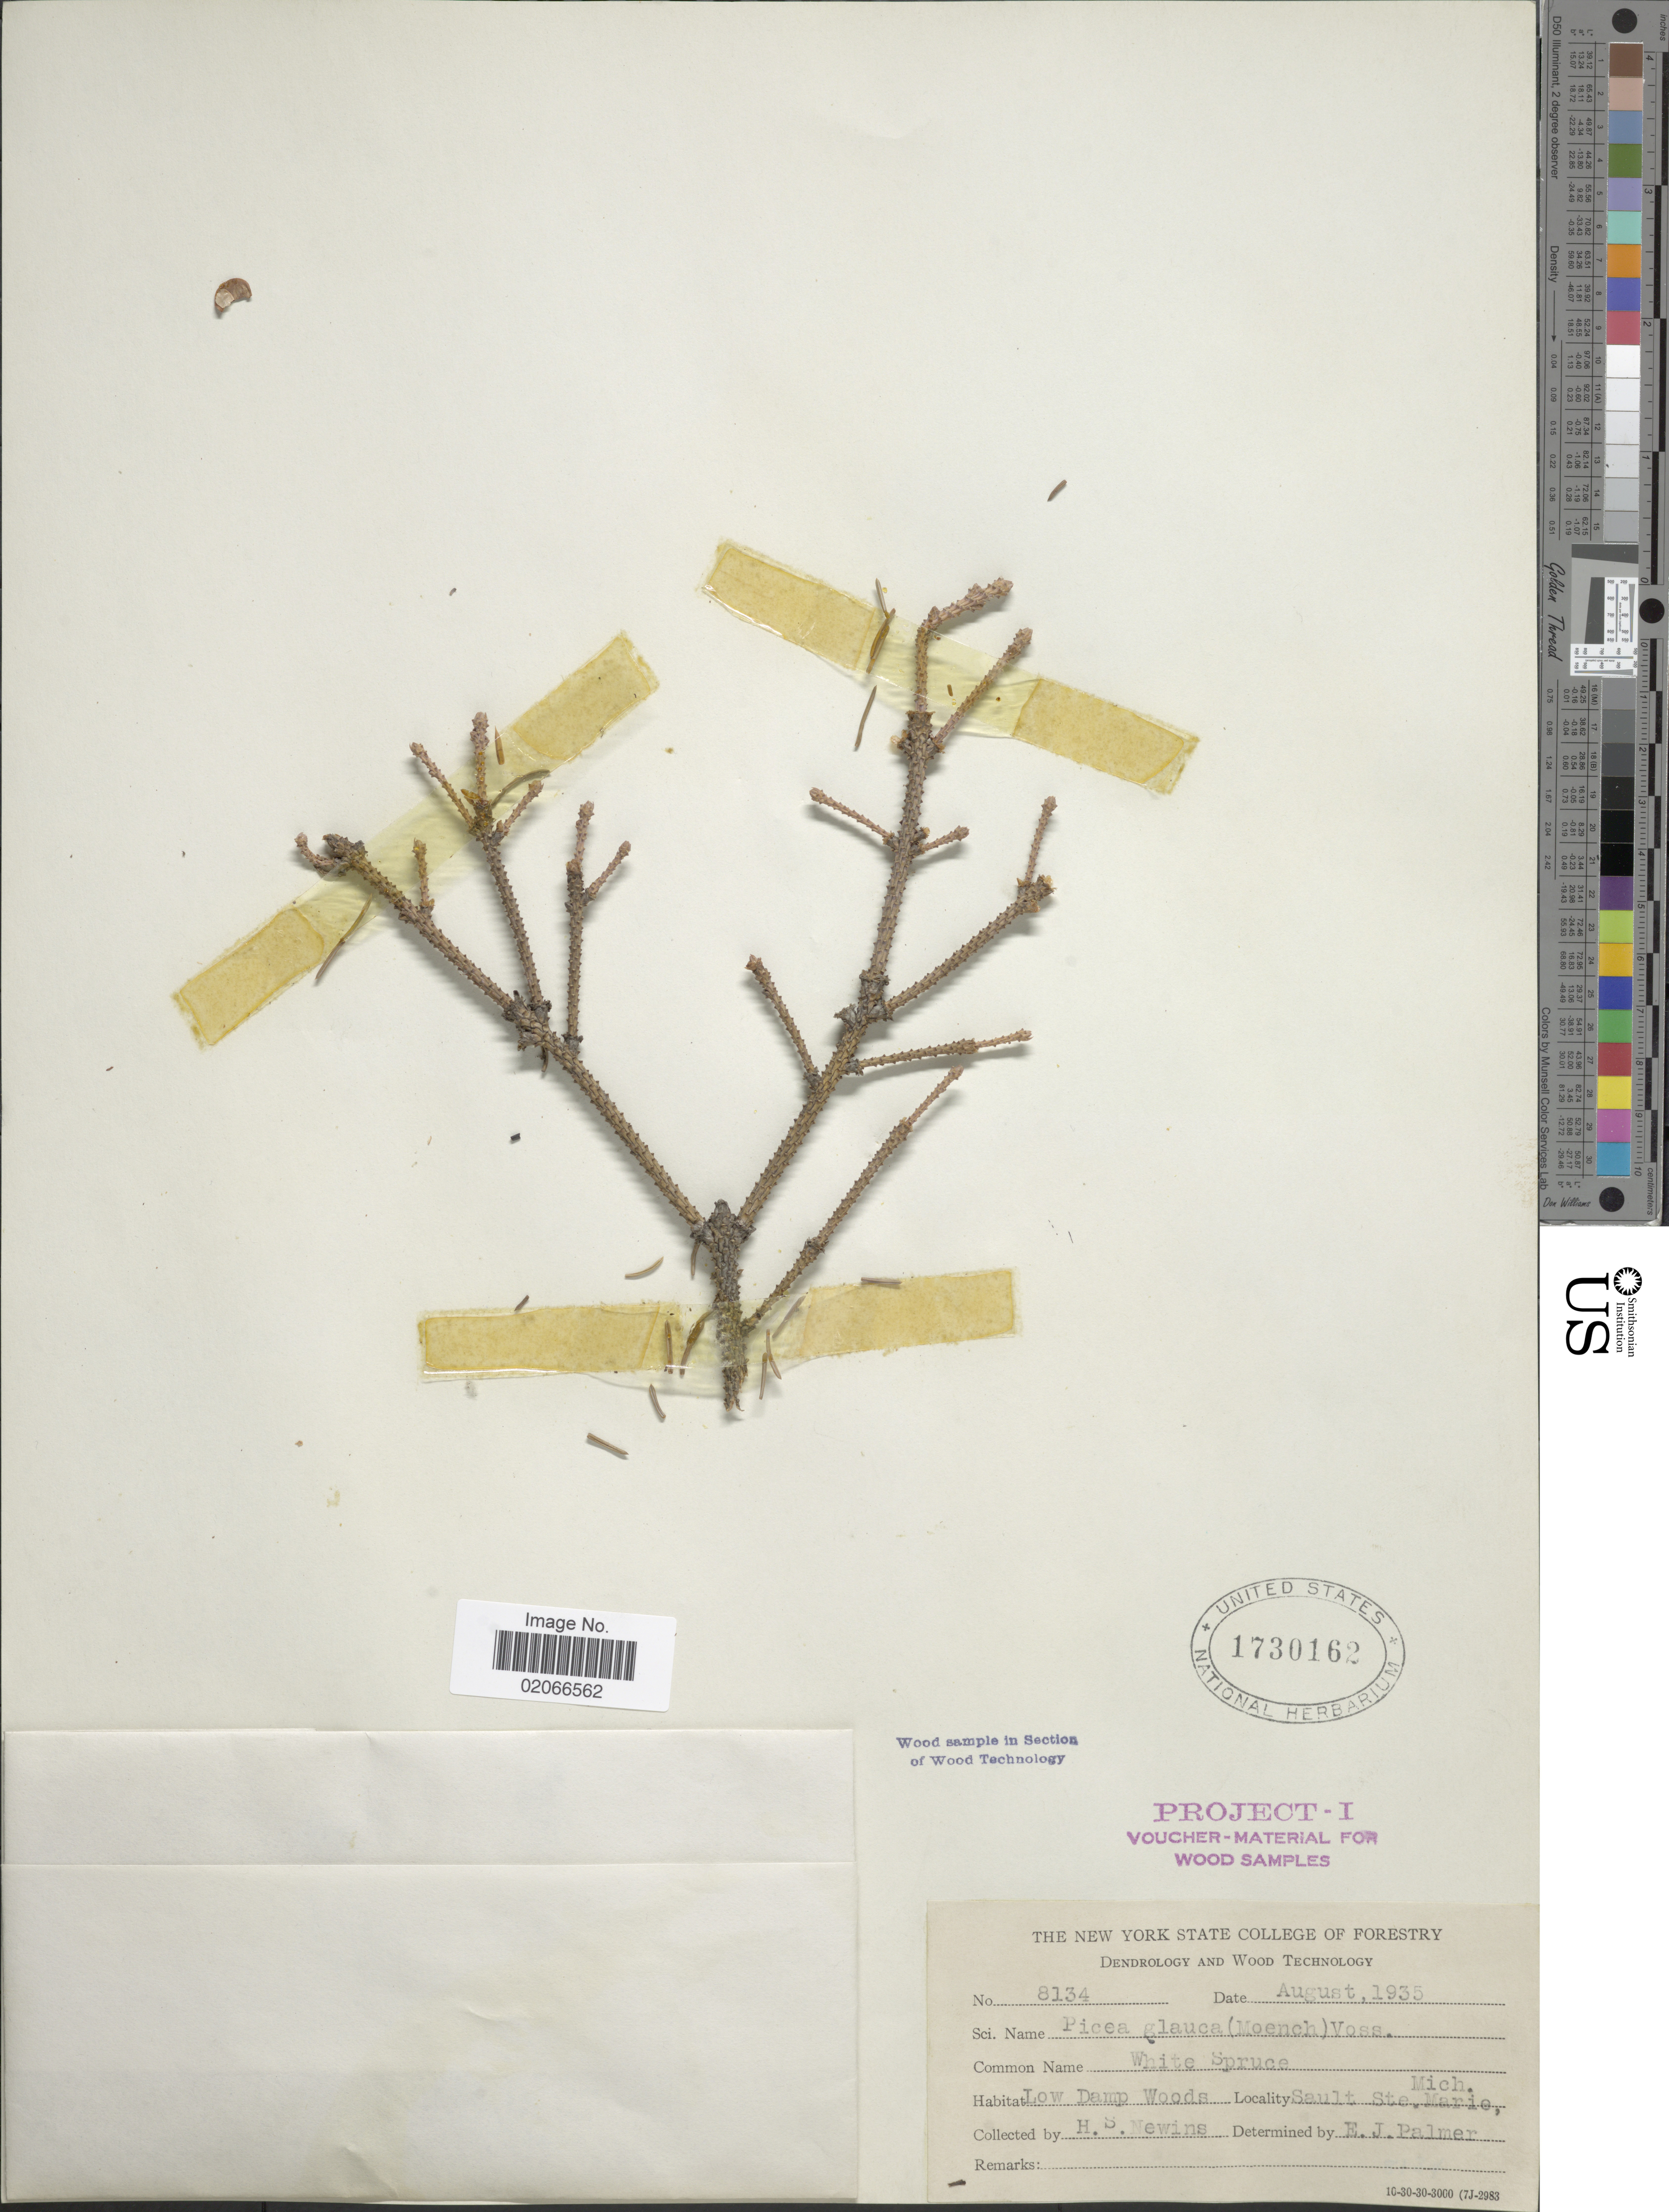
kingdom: Plantae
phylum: Tracheophyta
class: Pinopsida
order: Pinales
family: Pinaceae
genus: Picea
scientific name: Picea glauca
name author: (Moench) Voss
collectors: H. Newins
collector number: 8134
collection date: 1935-08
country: United States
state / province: Michigan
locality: Low damp woods, Sault Ste. Marie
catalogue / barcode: US 1730162